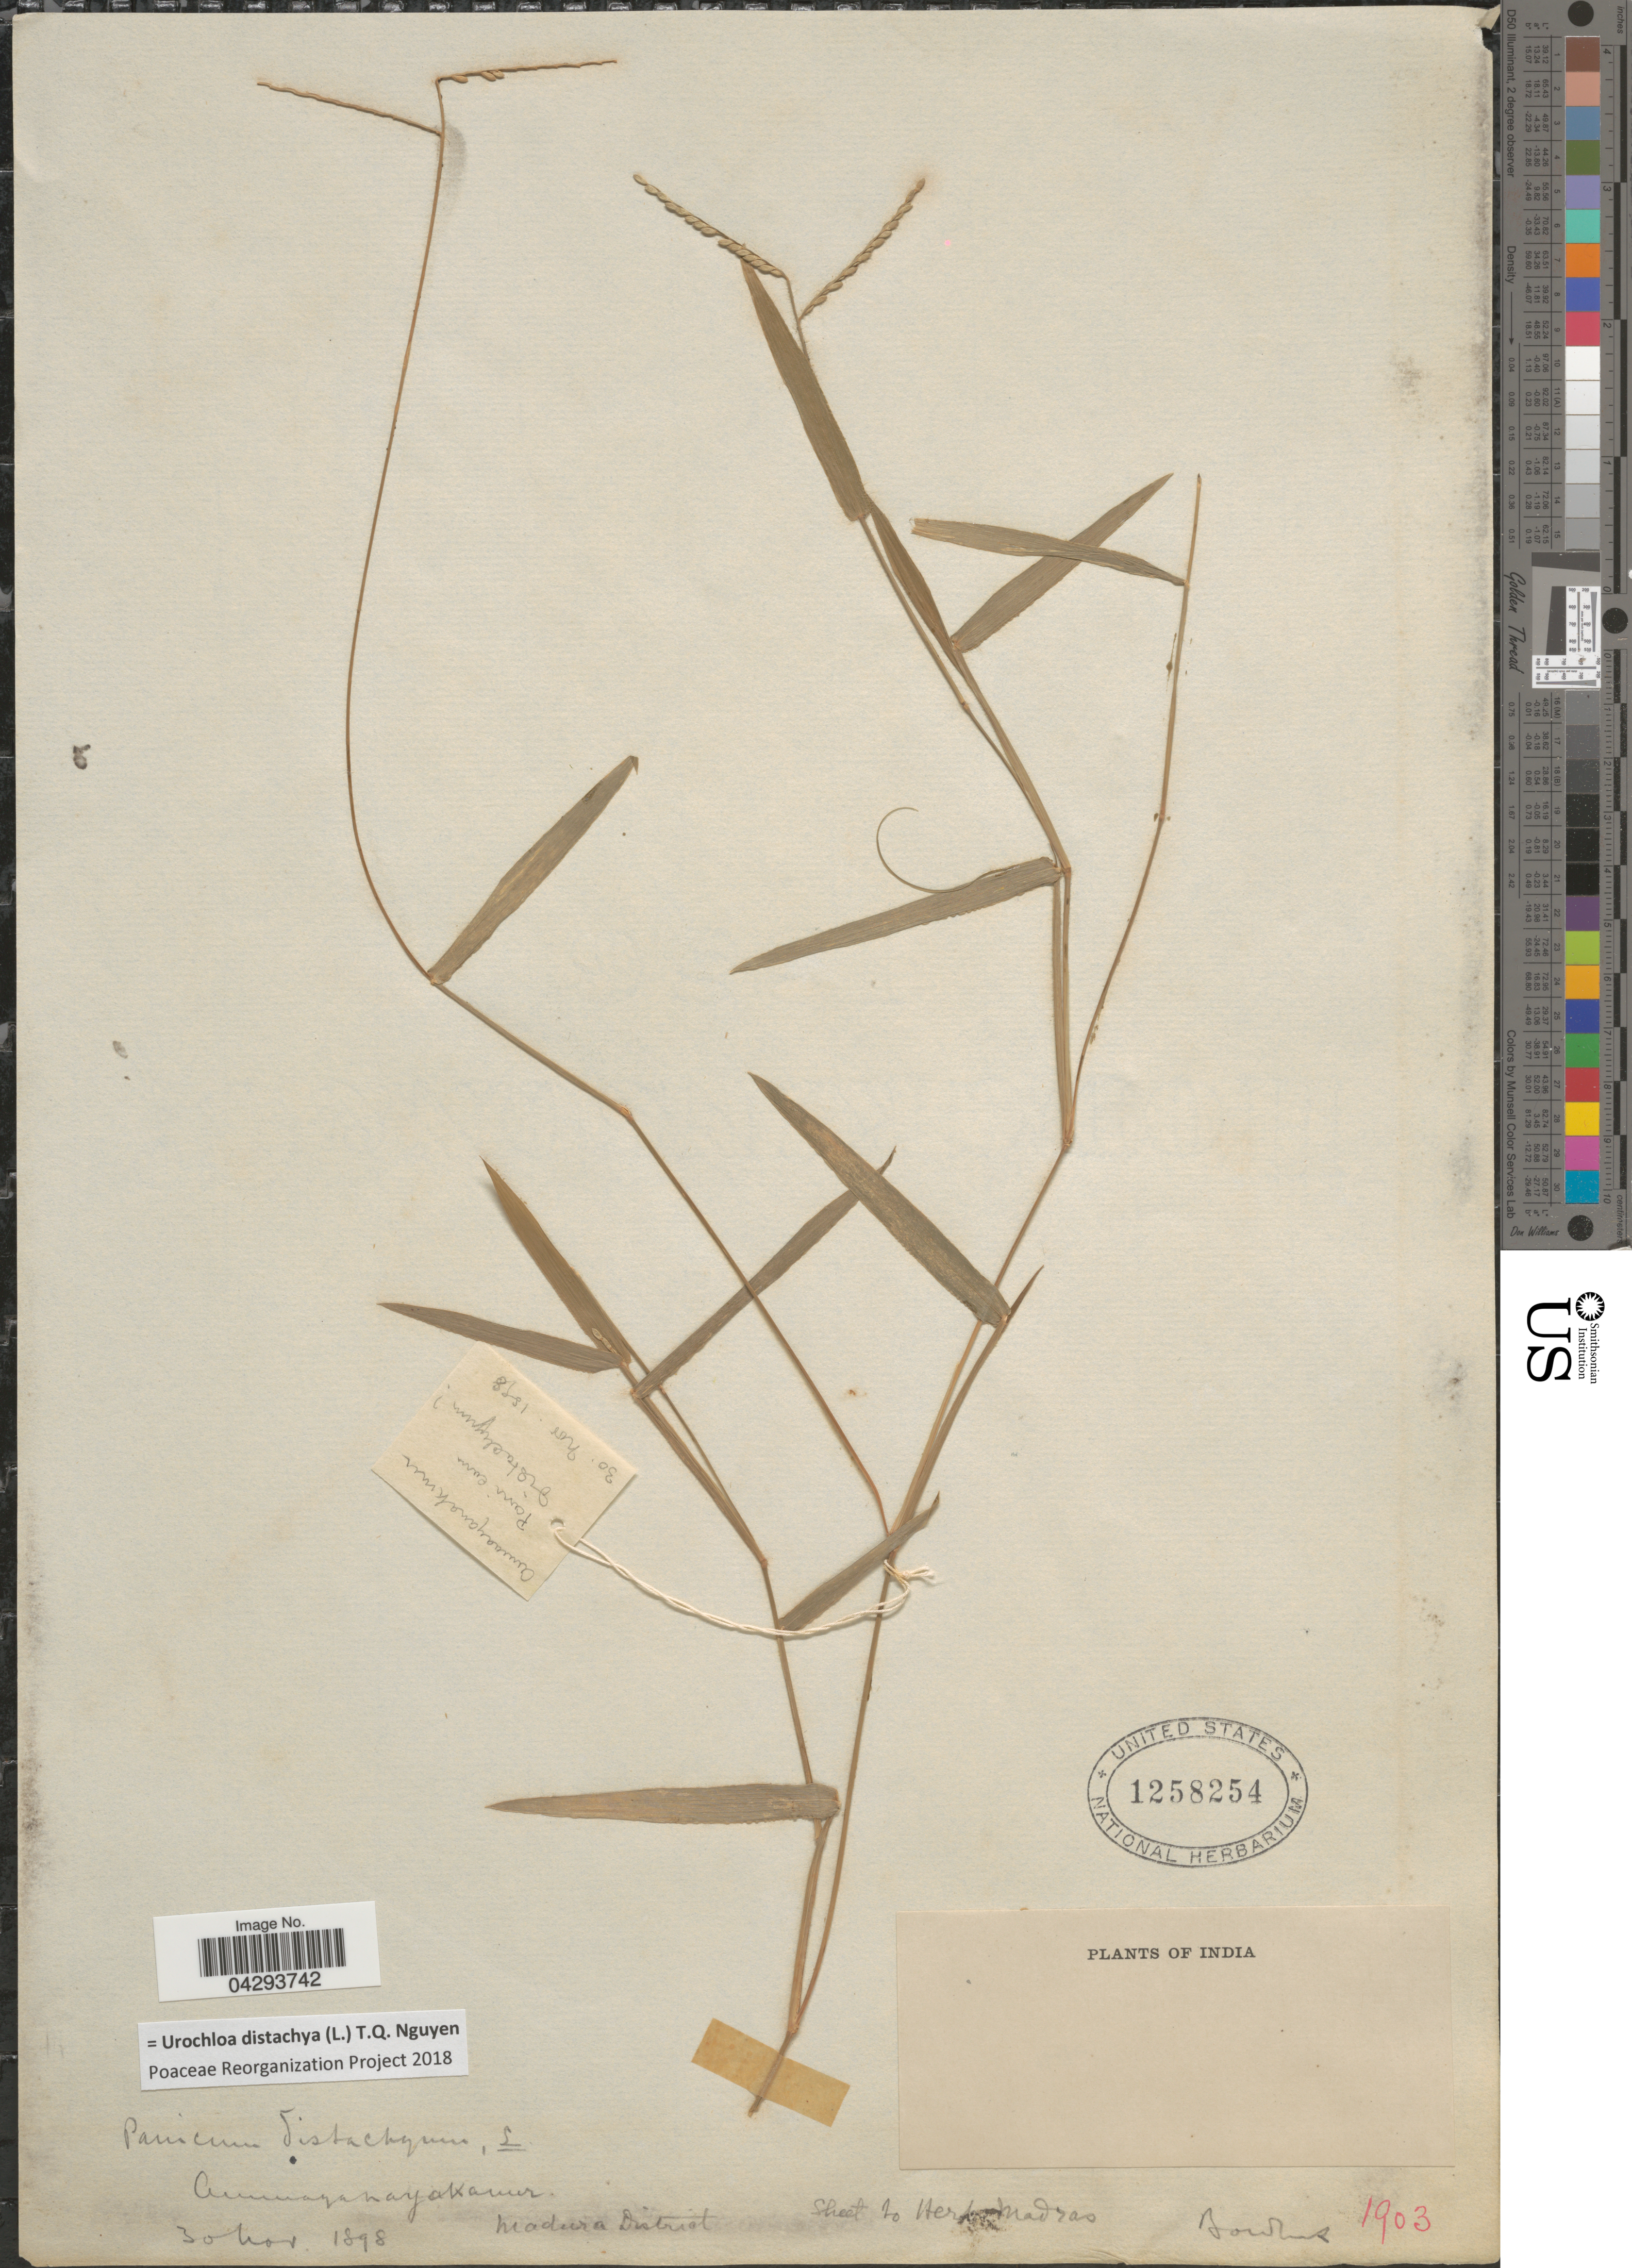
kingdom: Plantae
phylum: Tracheophyta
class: Liliopsida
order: Poales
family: Poaceae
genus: Urochloa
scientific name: Urochloa distachya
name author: (L.) T.Q. Nguyen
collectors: Bowles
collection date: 1898-11-30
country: India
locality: Ammayanayakanur. Madura District.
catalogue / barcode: US 1258254